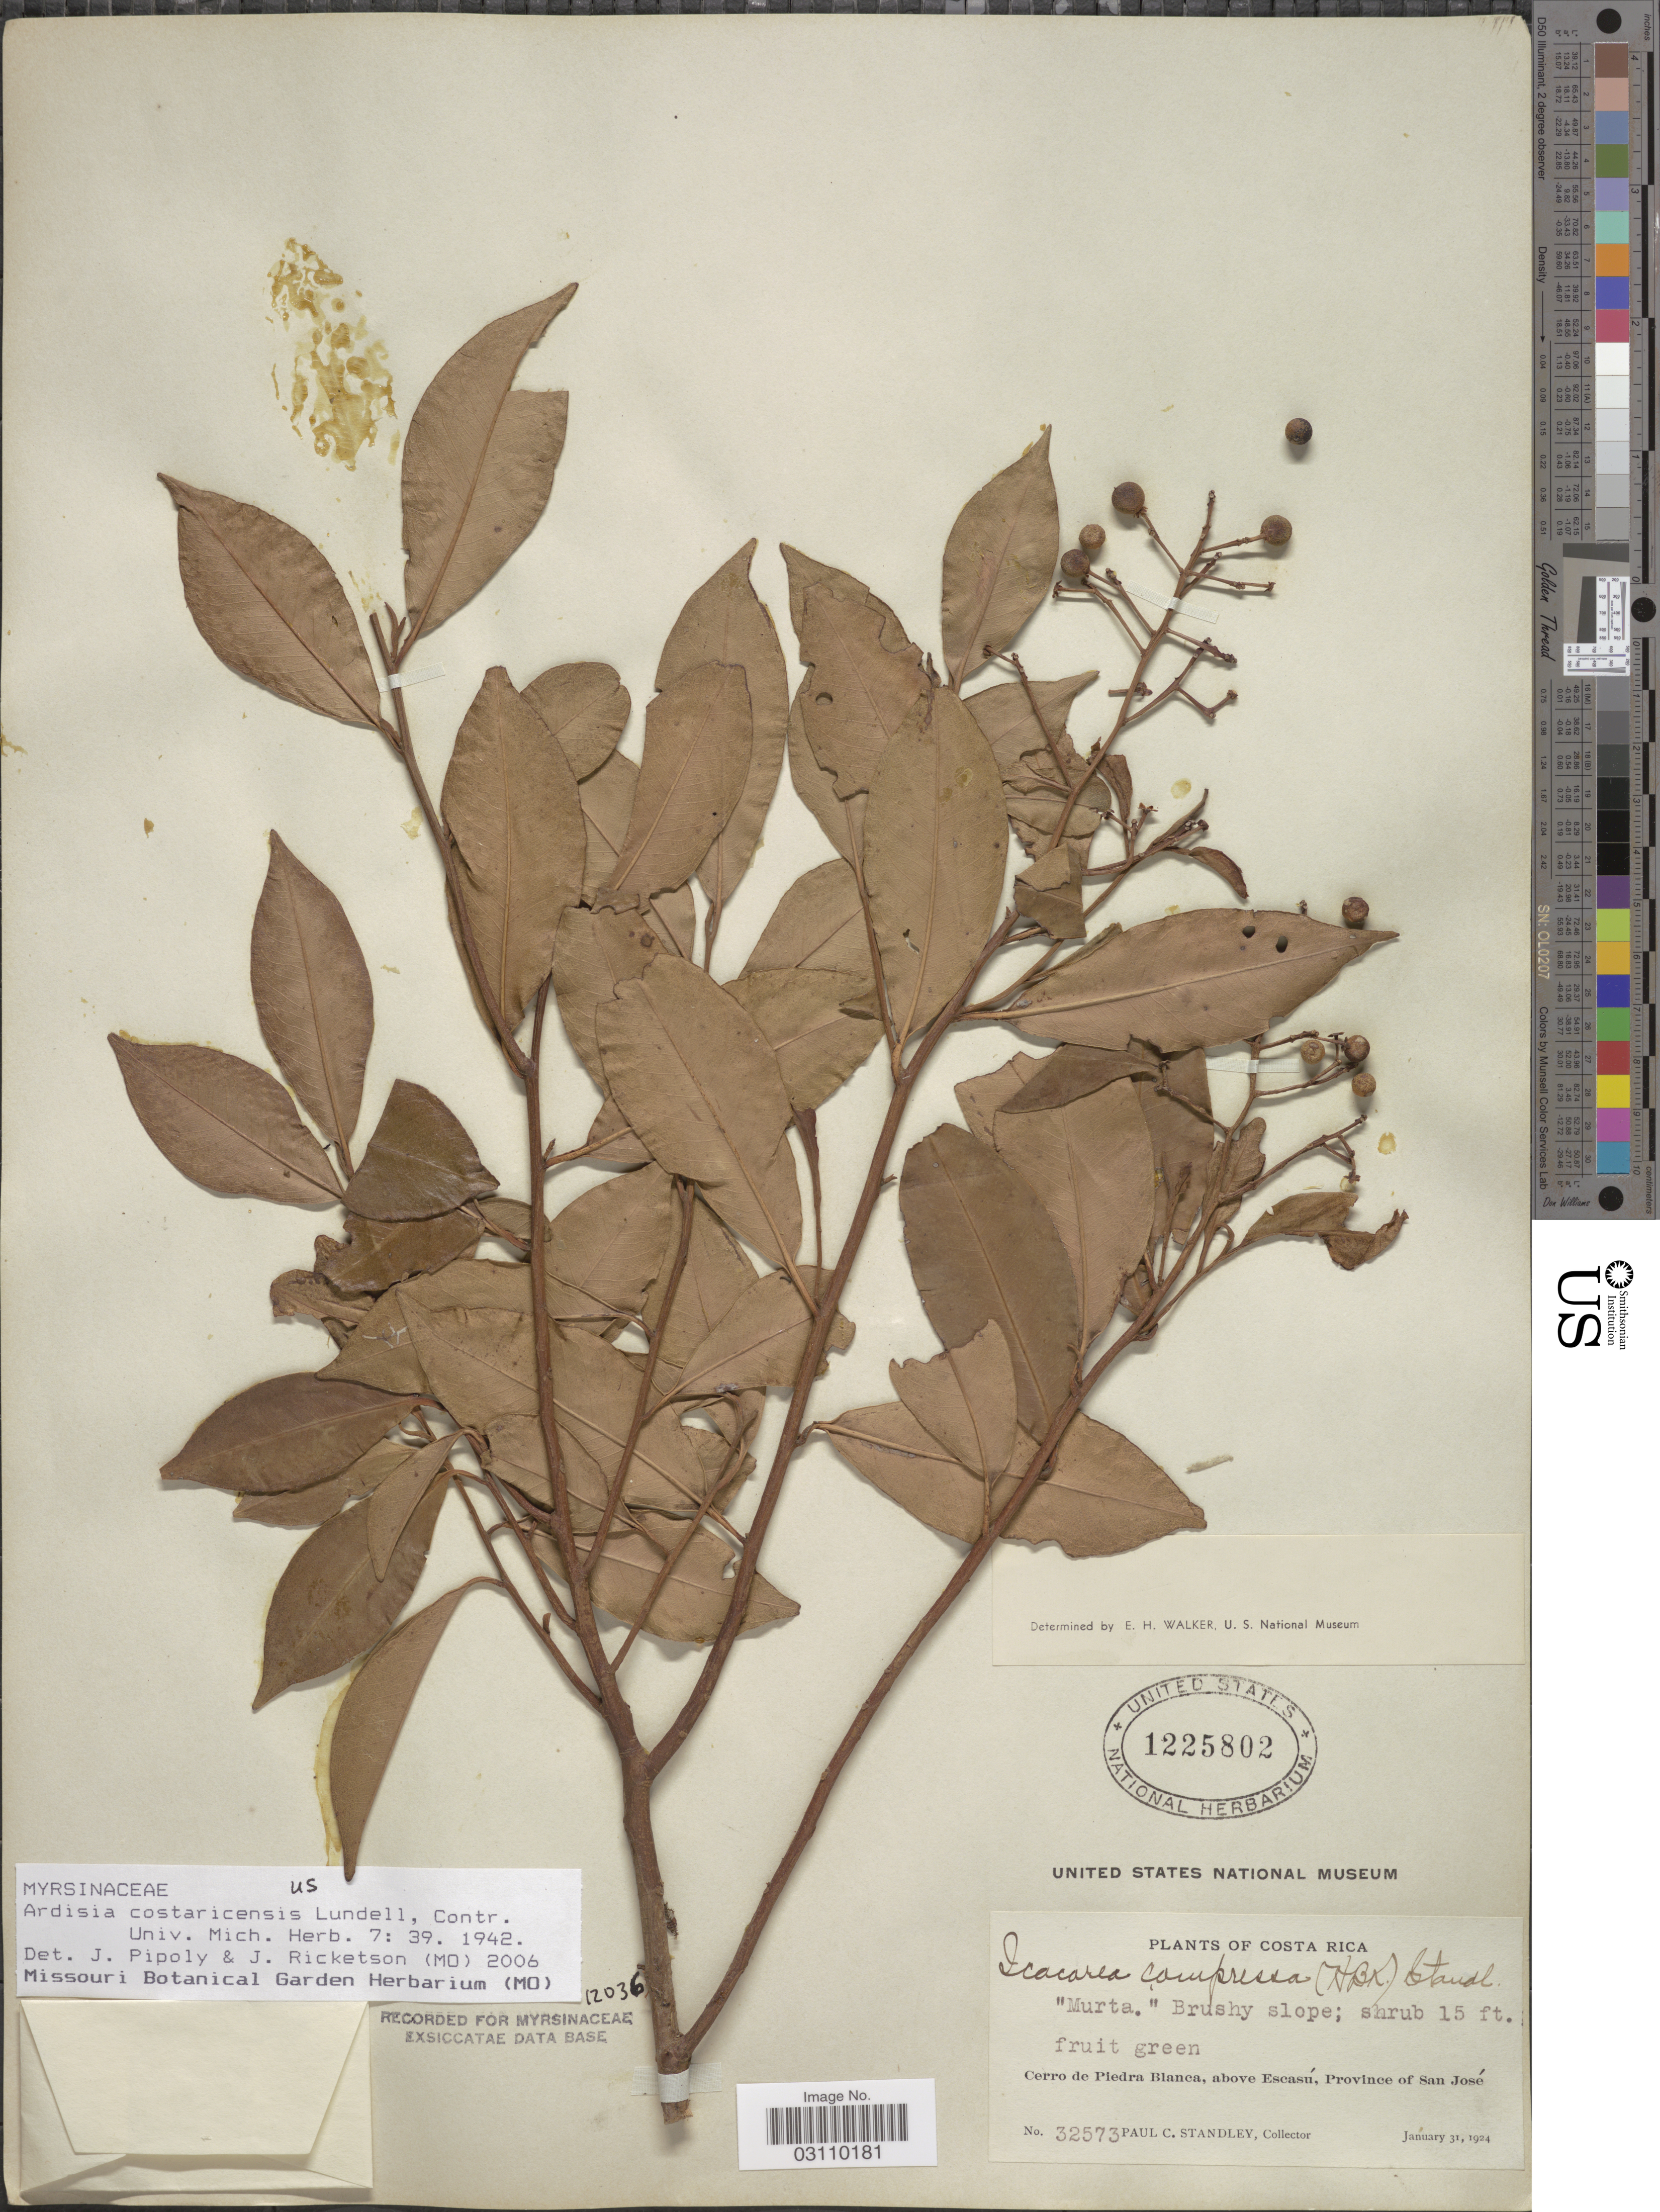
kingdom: Plantae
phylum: Tracheophyta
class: Magnoliopsida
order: Ericales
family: Primulaceae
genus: Ardisia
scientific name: Ardisia costaricensis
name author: Lundell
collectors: P. C. Standley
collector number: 32573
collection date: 1924-01-31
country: Costa Rica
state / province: San José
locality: Cerro de Piedra Blanca, above Escasú.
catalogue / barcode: US 1225802